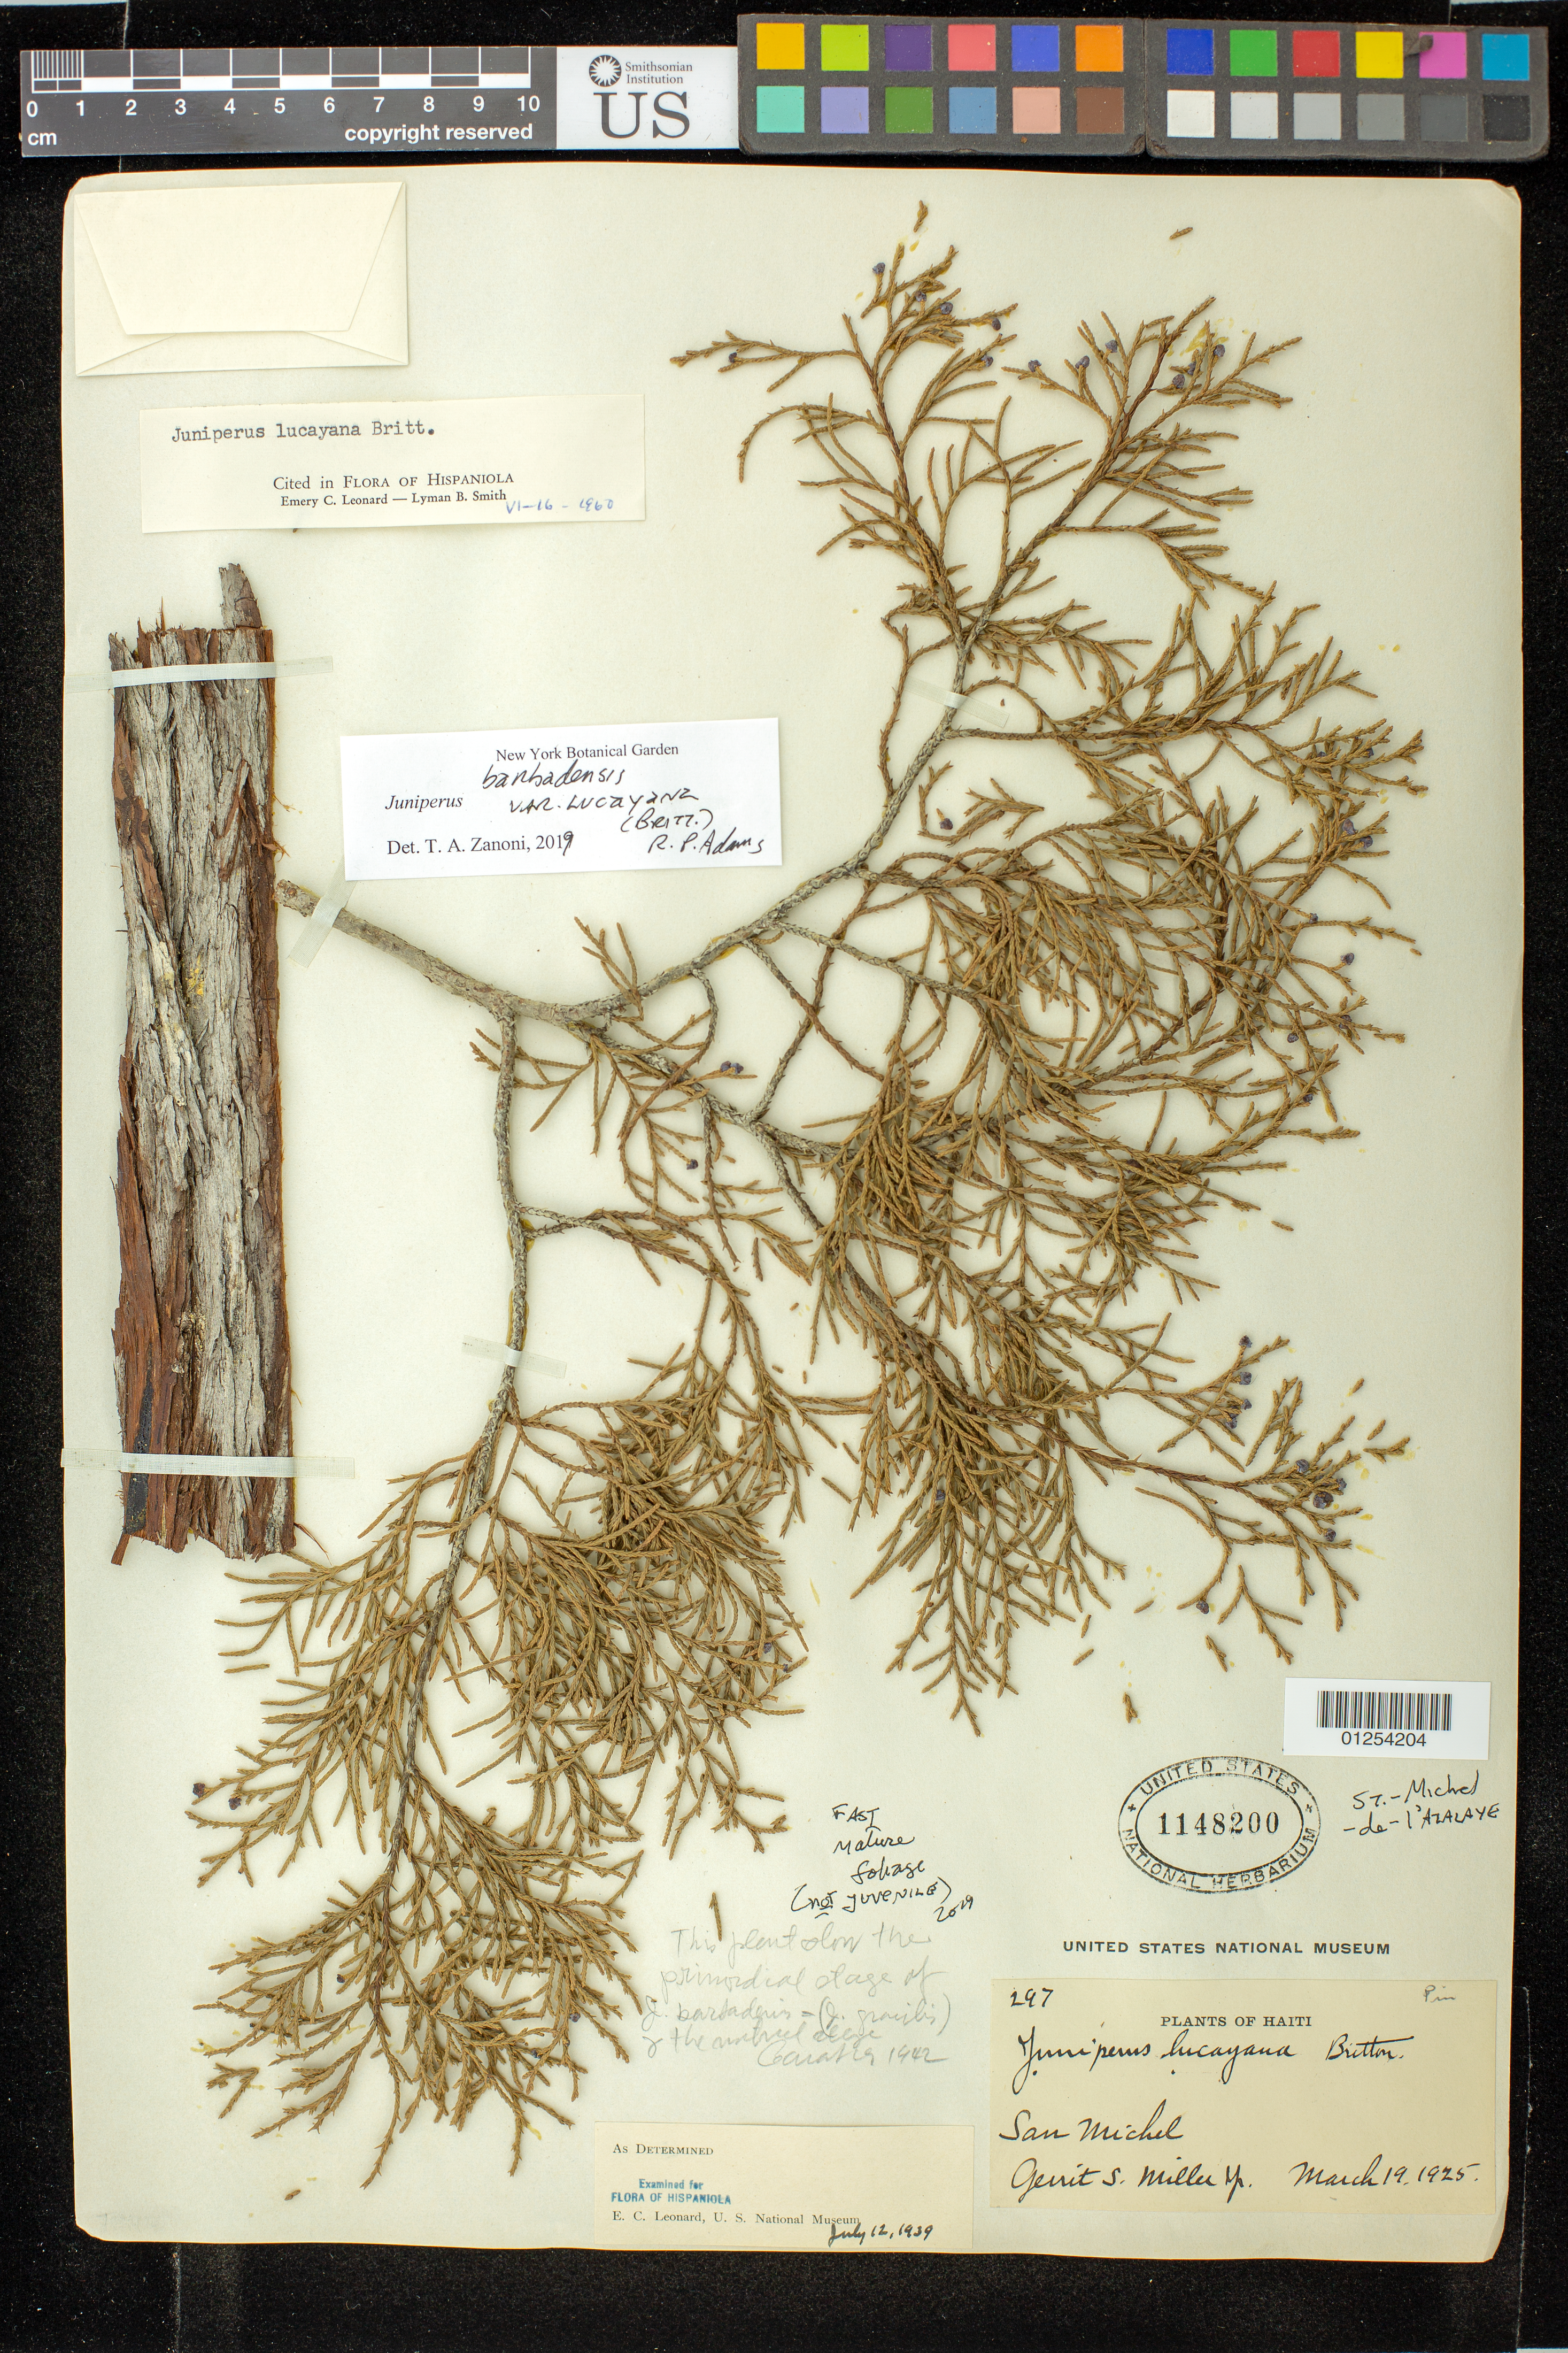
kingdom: Plantae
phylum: Tracheophyta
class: Pinopsida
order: Pinales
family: Cupressaceae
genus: Juniperus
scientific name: Juniperus barbadensis var. lucayana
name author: (Britton) R.P. Adams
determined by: Zanoni, T. A., (NY), New York Botanical Garden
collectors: G. S. Miller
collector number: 297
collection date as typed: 19 Mar 1925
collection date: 1925-03-19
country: Haiti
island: Hispaniola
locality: San Michel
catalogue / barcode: US 1148200